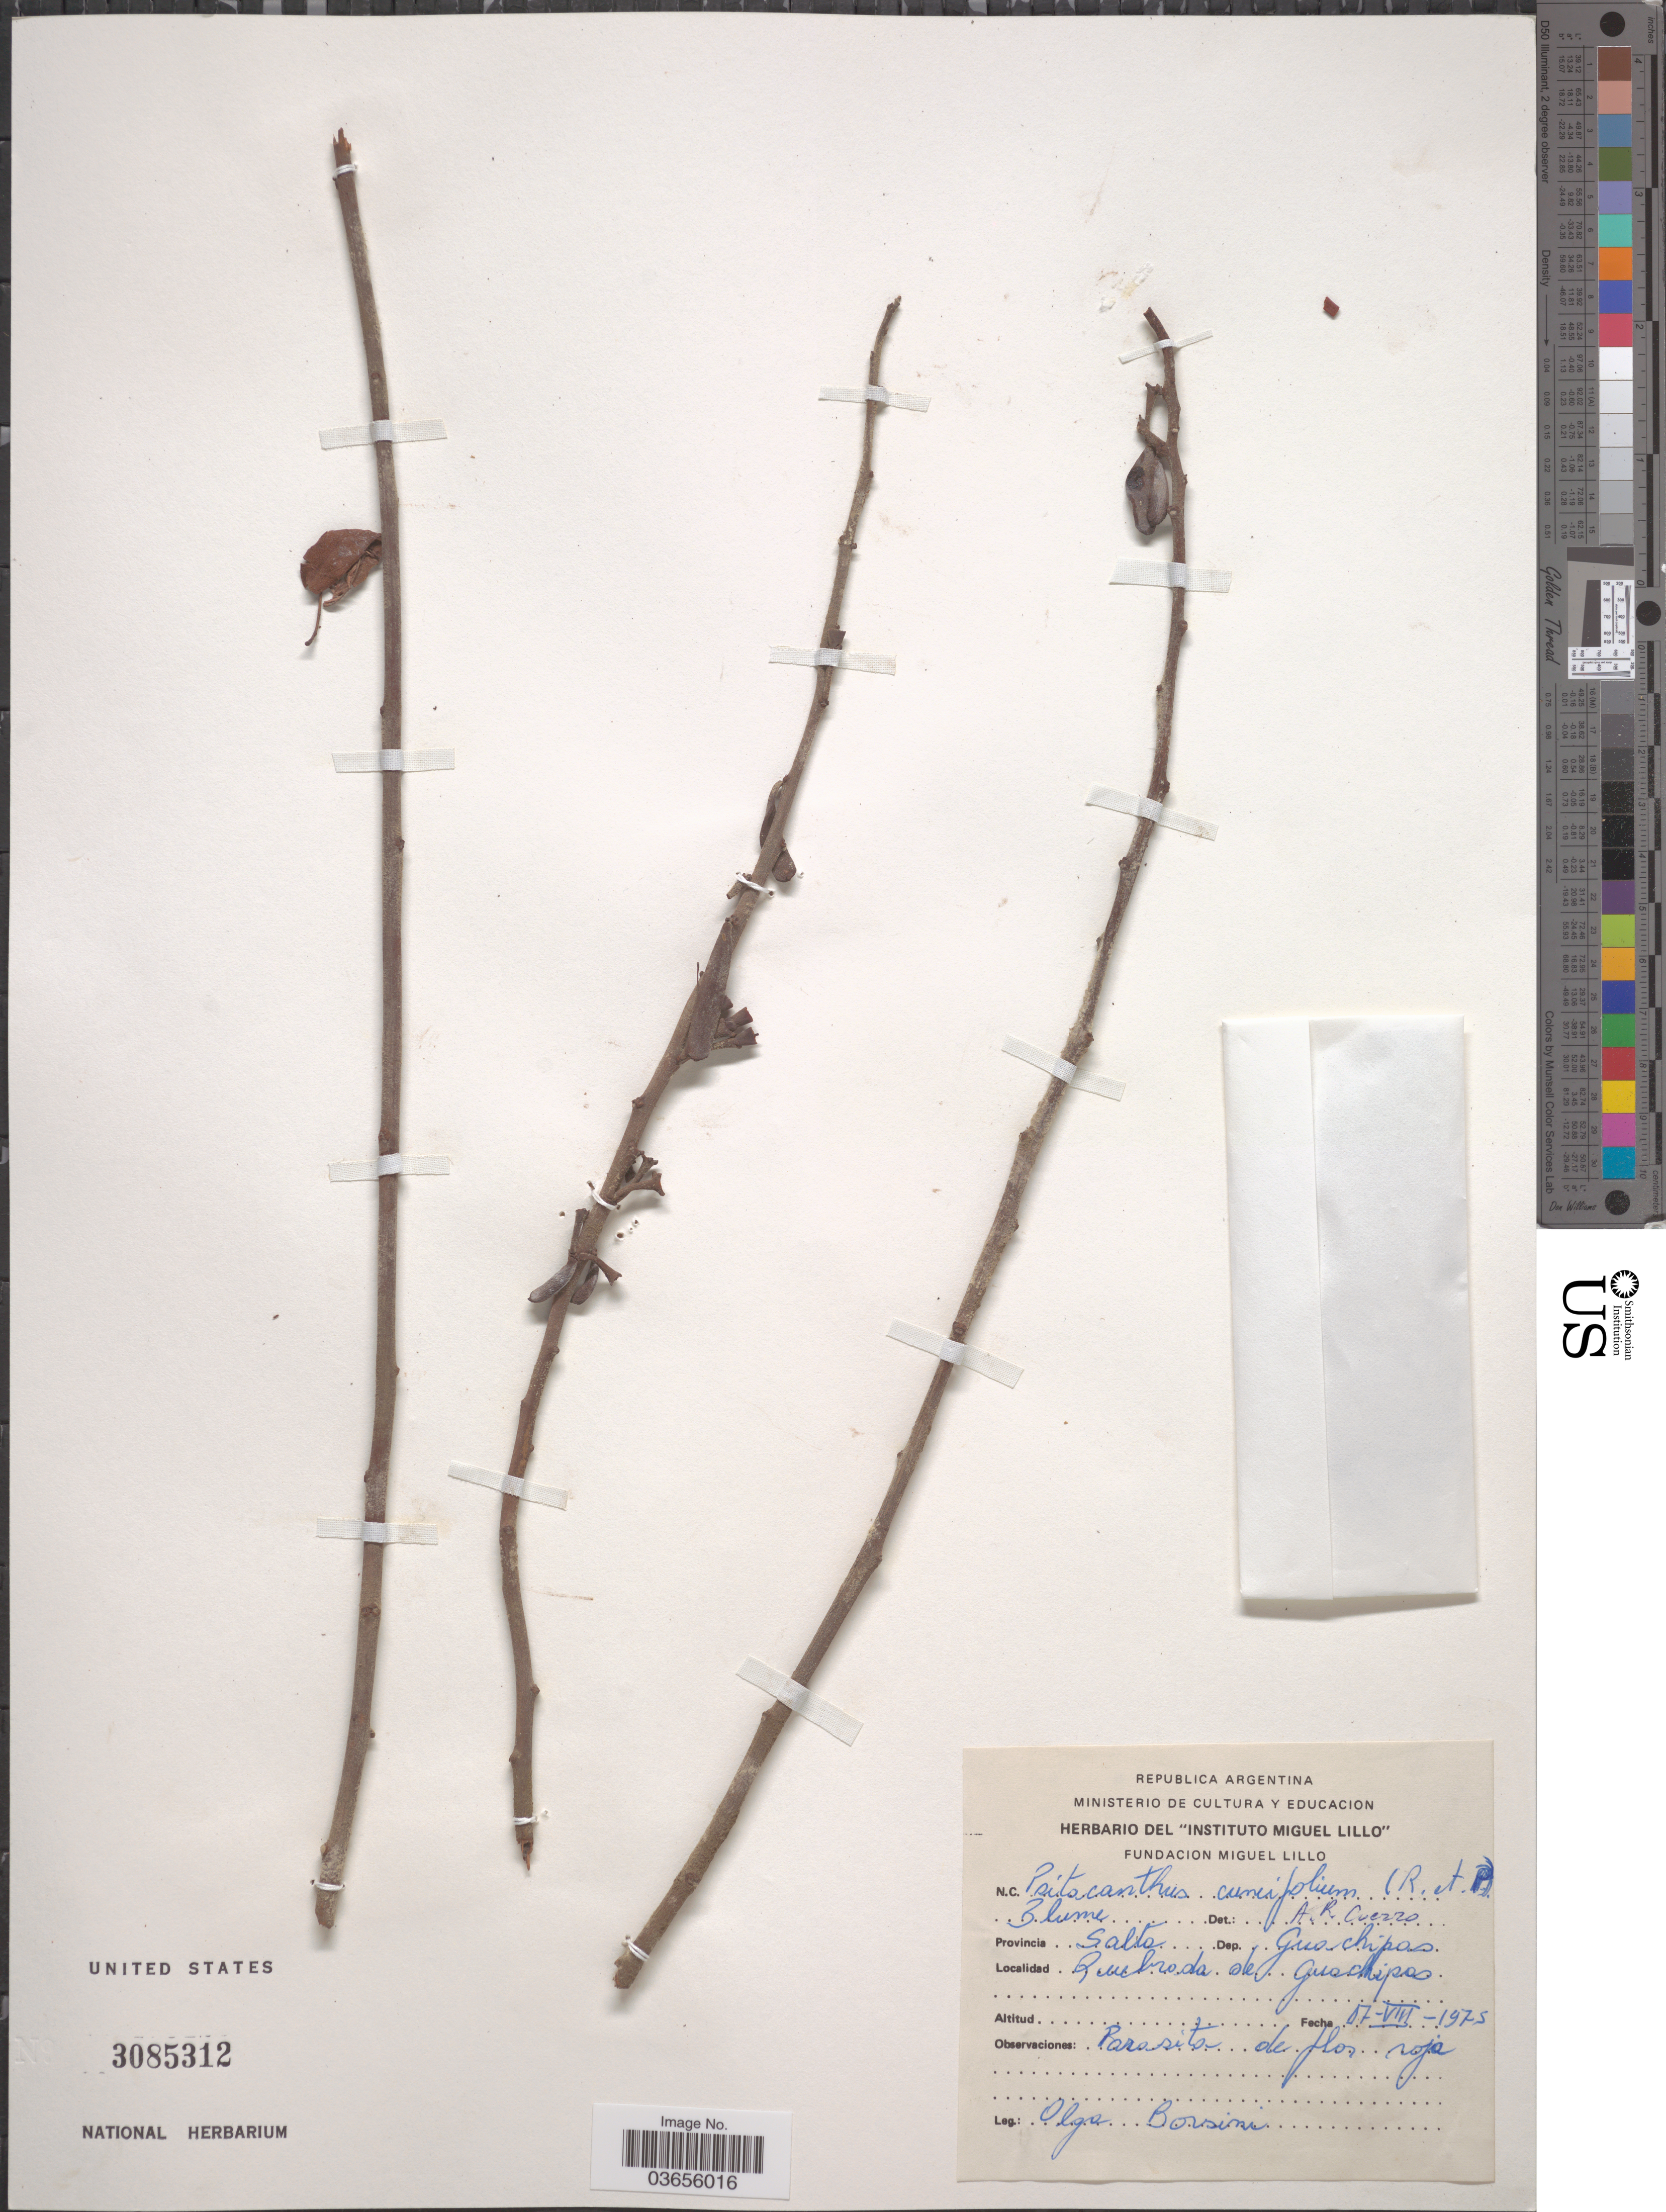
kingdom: Plantae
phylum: Tracheophyta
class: Magnoliopsida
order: Santalales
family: Loranthaceae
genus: Ligaria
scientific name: Ligaria cuneifolia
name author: (Ruiz & Pav.) Tiegh.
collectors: O. H. Borsini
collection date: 1975-08-07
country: Argentina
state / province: Salta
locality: Dep. Guachipas. Quebrada de Guachipas.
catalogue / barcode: US 3085312